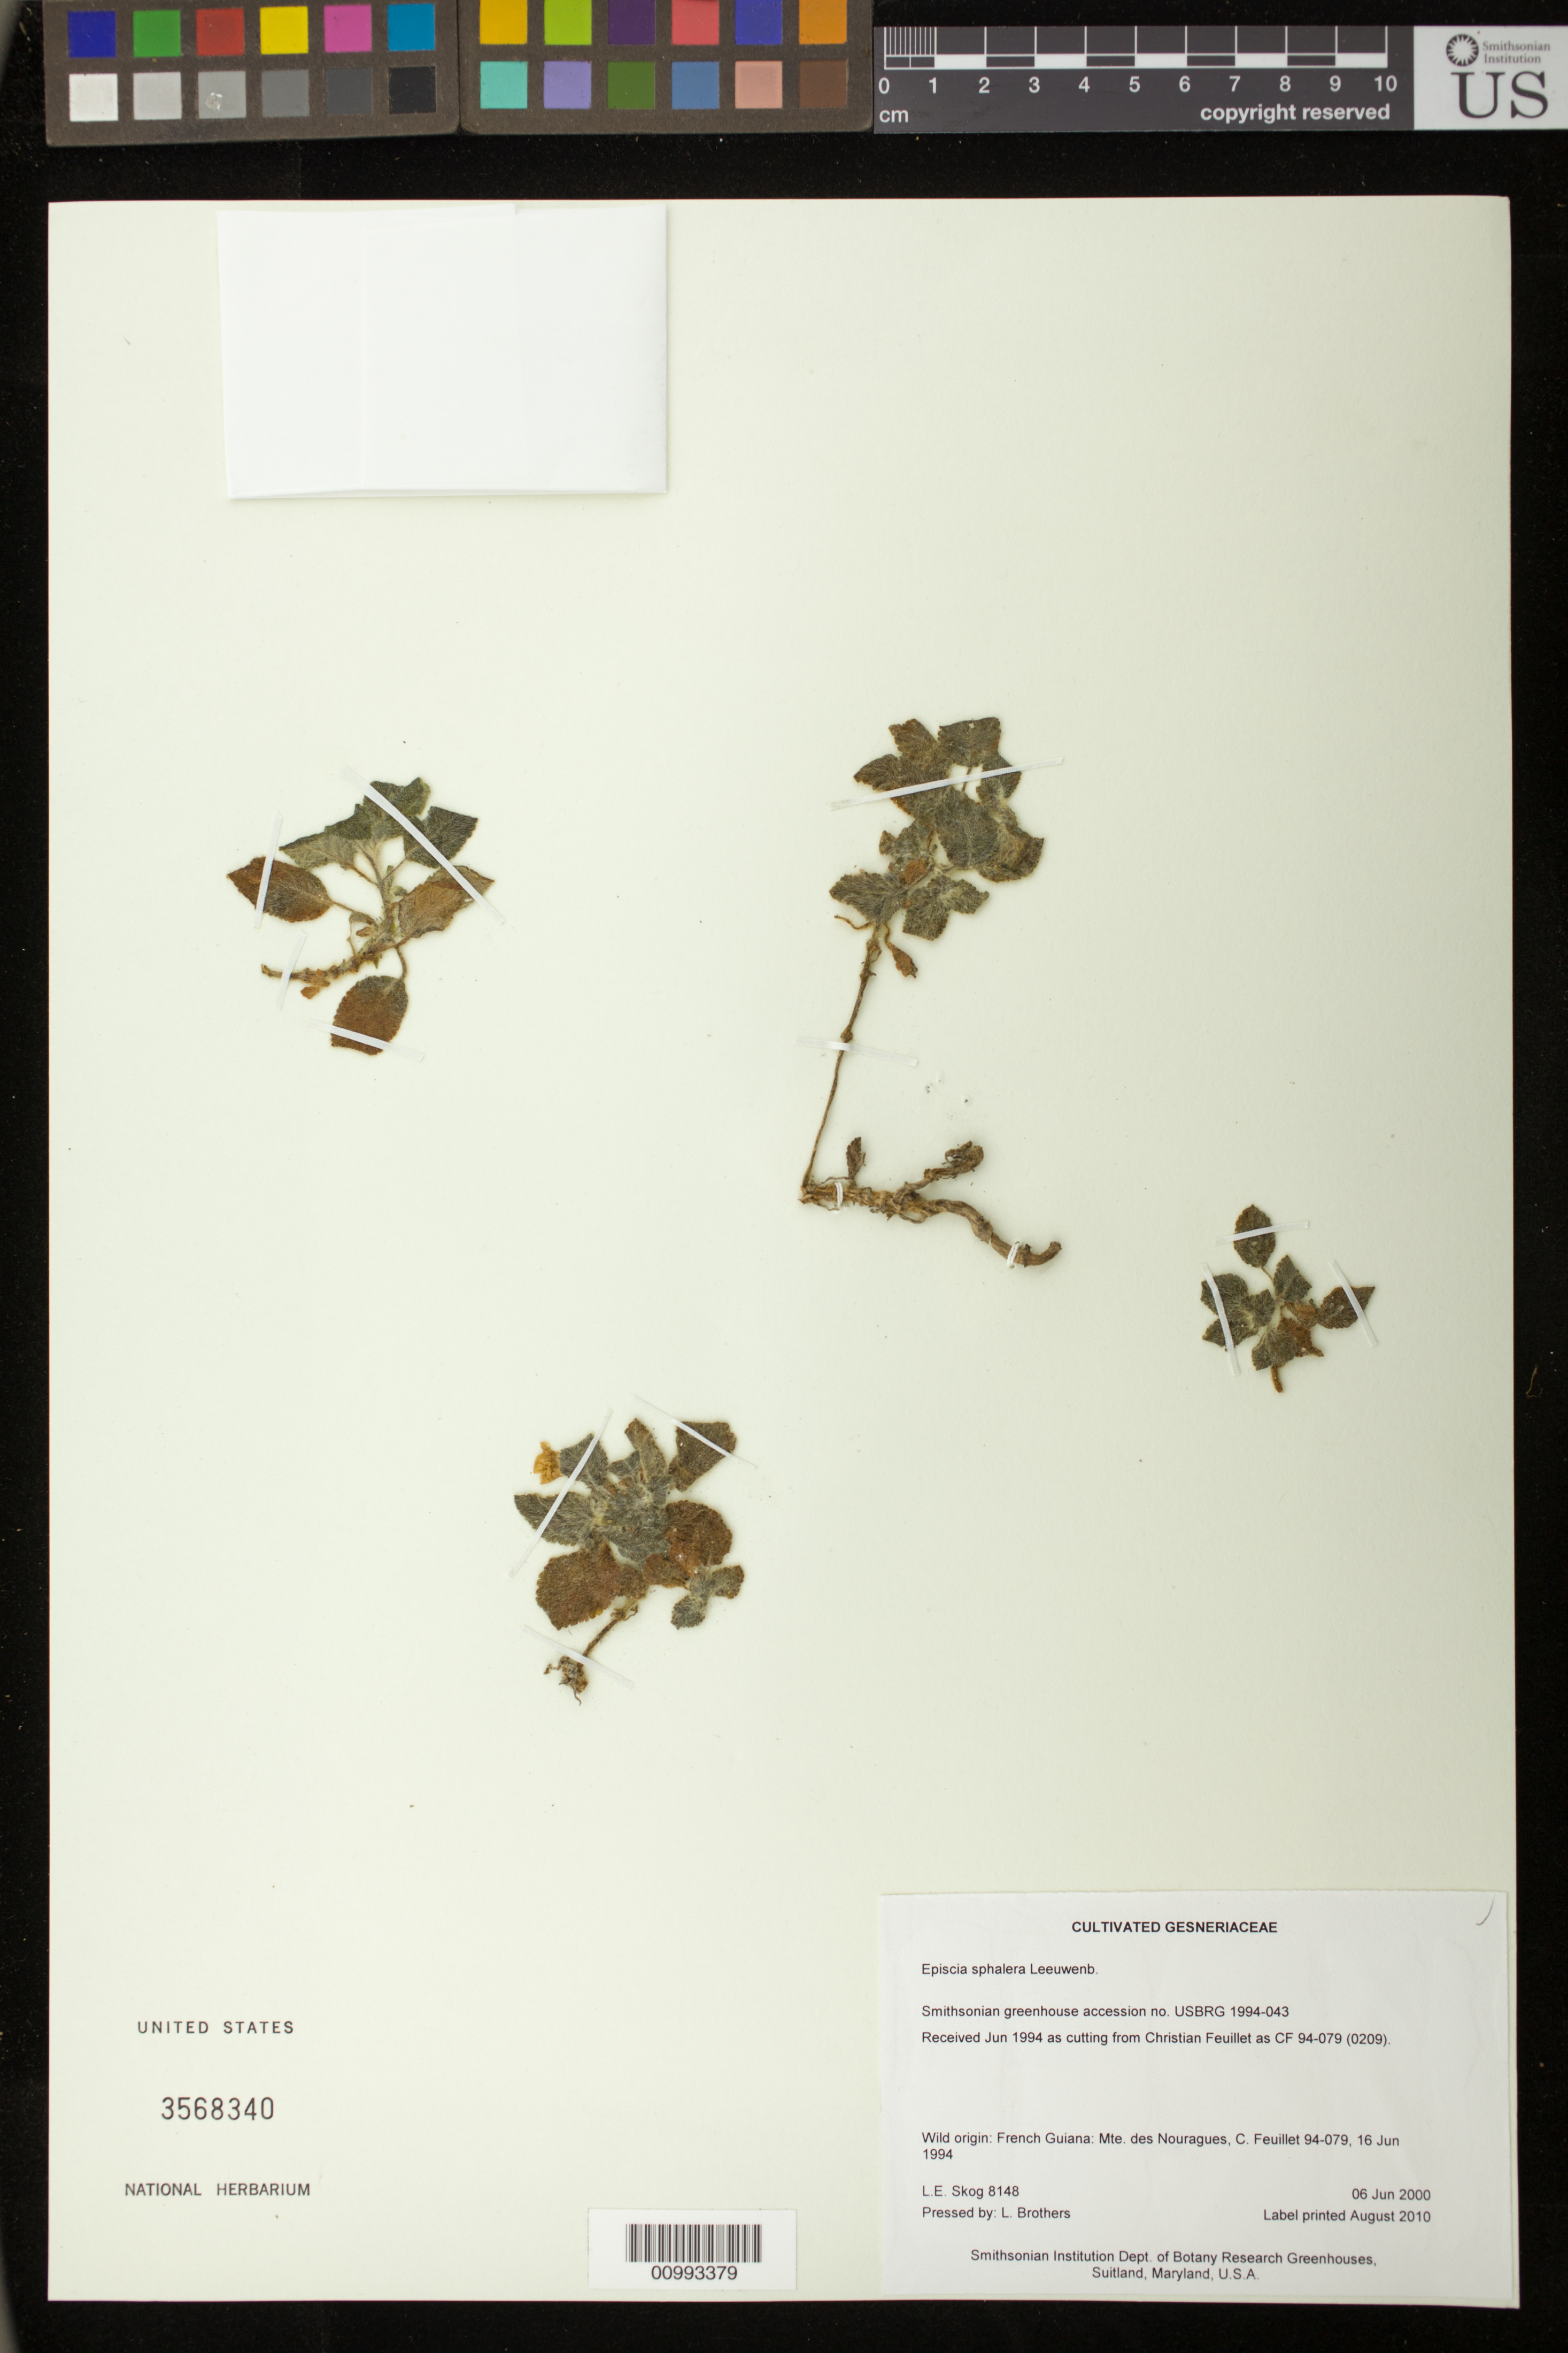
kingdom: Plantae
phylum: Tracheophyta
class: Magnoliopsida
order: Lamiales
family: Gesneriaceae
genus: Episcia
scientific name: Episcia sphalera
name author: Leeuwenb.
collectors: L. E. Skog & L. Brothers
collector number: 8148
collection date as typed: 06 Jun 2000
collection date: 2000-06-06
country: French Guiana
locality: Smithsonian Institution Dept. of Botany Research Greenhouses, Suitland, Maryland, U.S.A.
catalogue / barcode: US 3568340